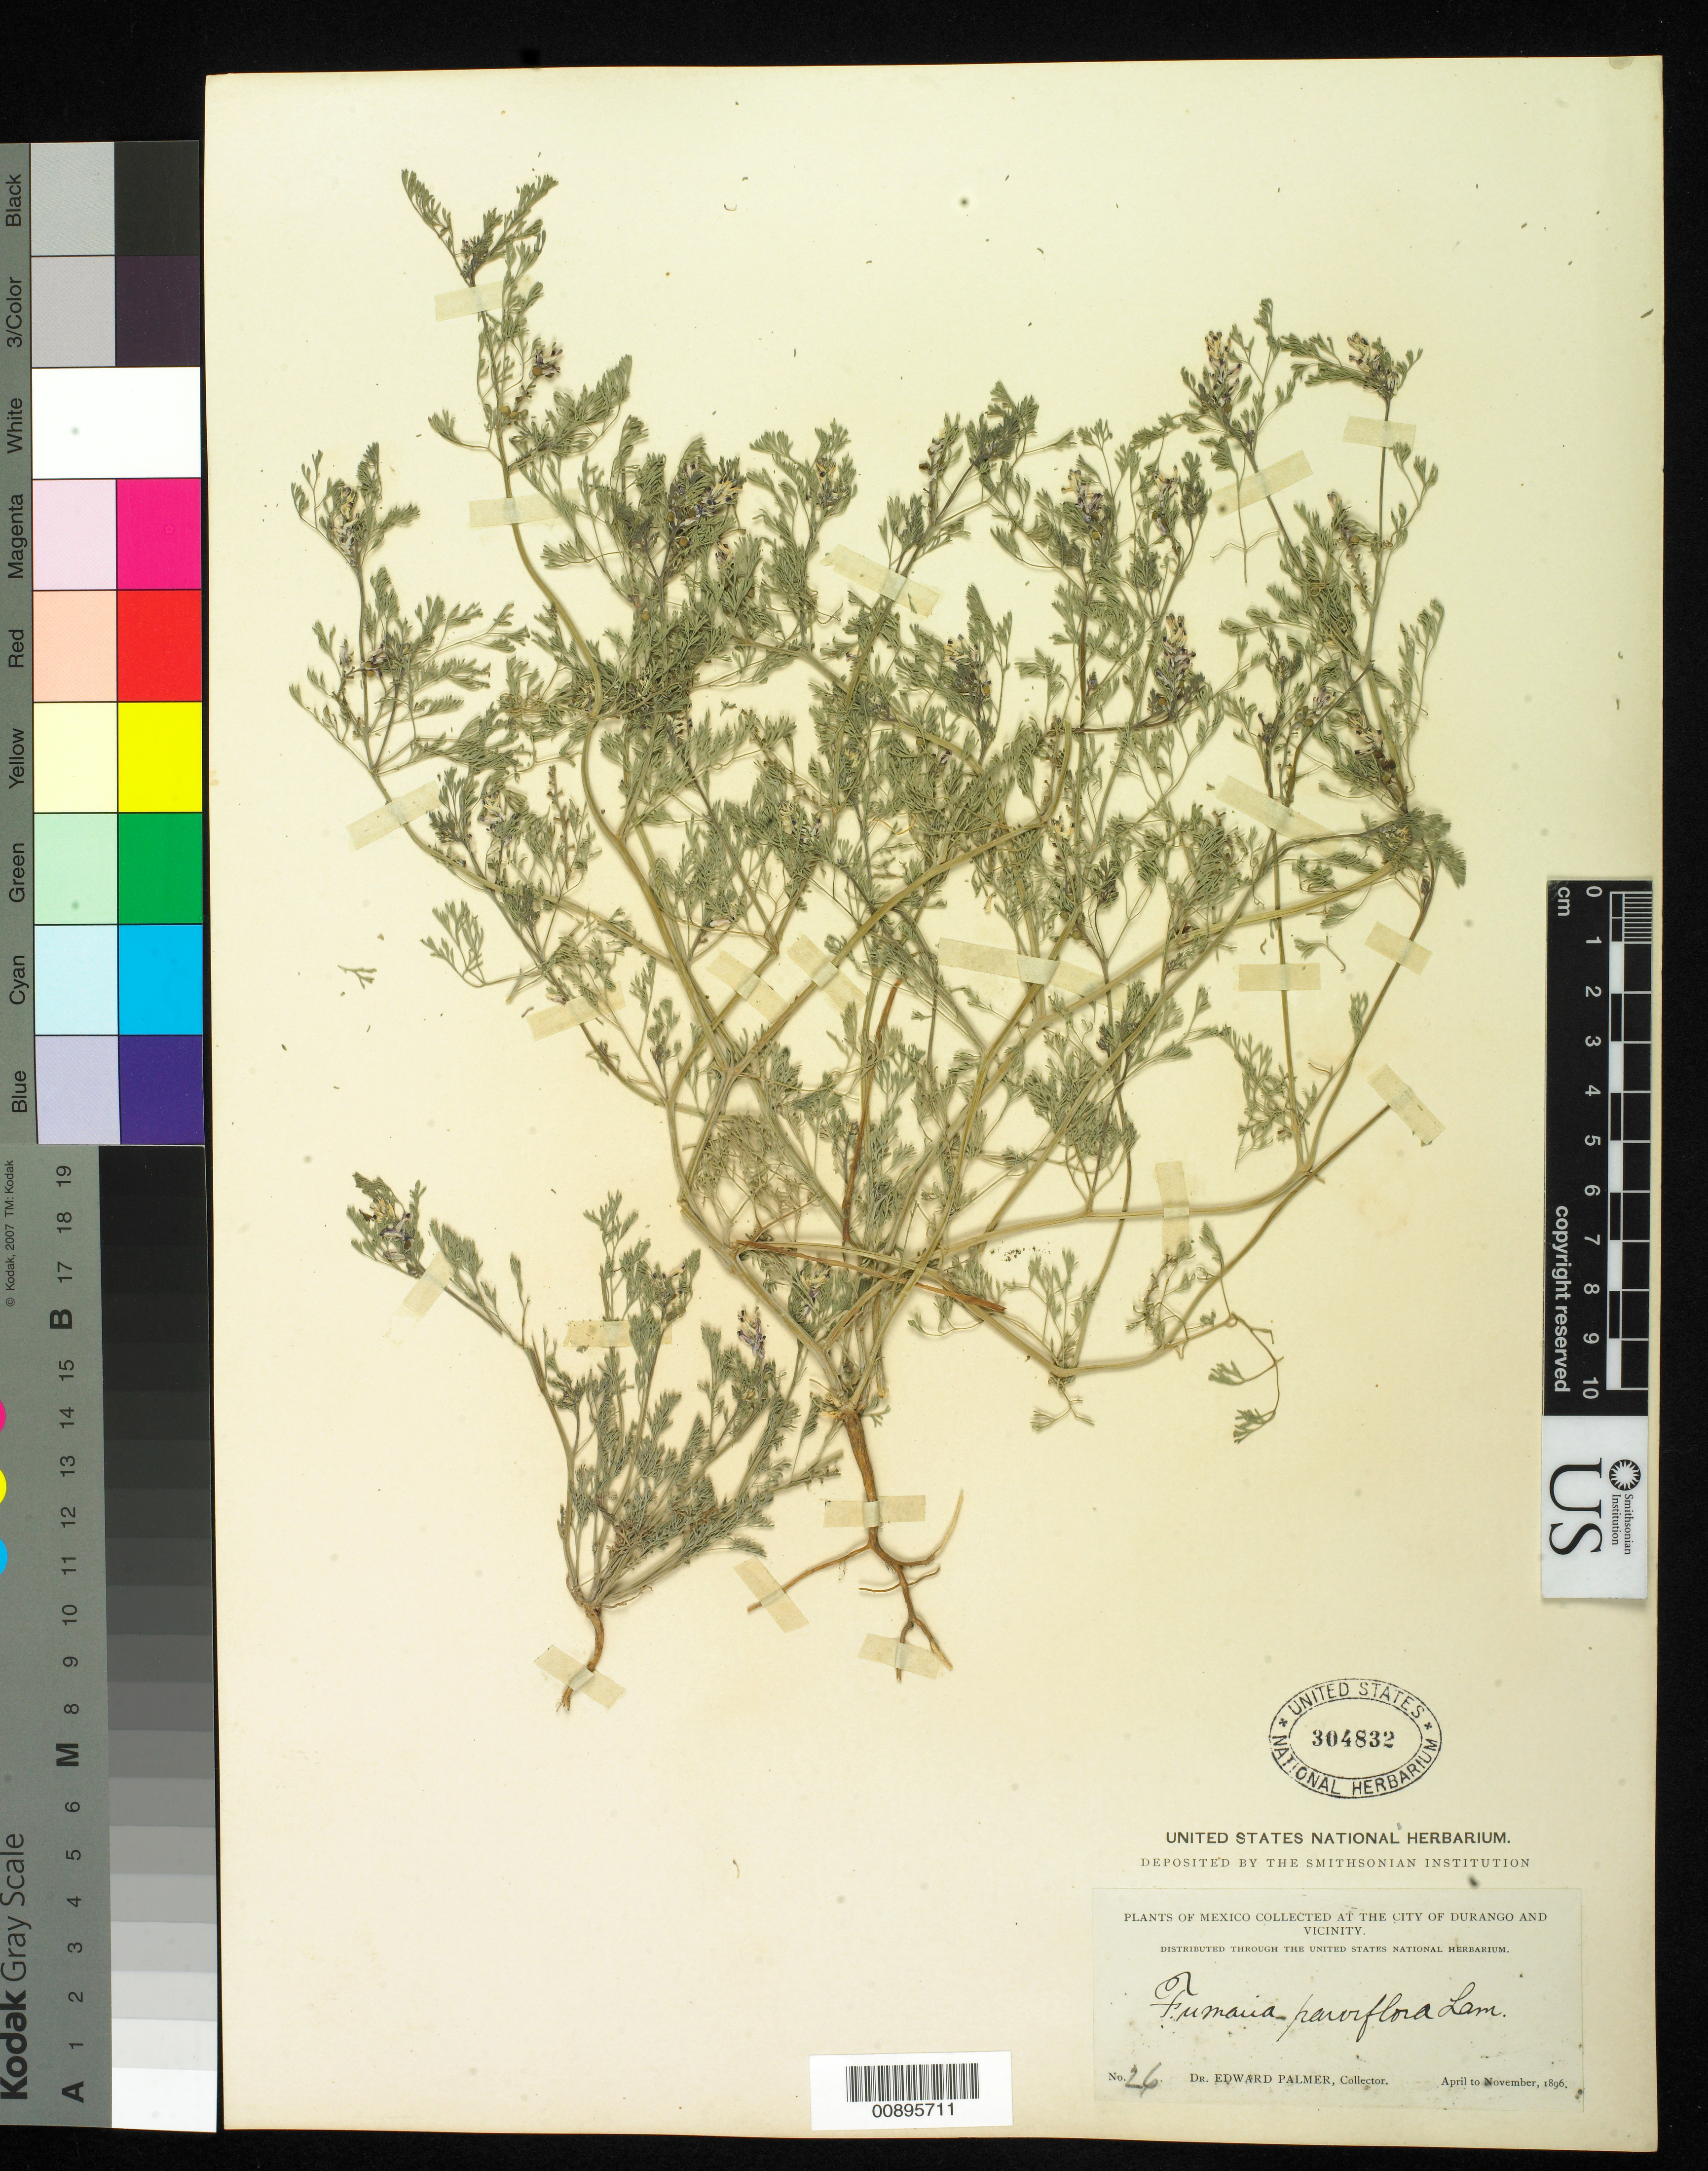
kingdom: Plantae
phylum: Tracheophyta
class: Magnoliopsida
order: Ranunculales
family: Papaveraceae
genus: Fumaria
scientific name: Fumaria parviflora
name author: Lam.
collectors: E. Palmer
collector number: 26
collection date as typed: Apr 1896 to -- Nov 1896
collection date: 1896-04/1896-11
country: Mexico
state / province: Durango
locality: City of Durango and vicinity.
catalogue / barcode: US 304832